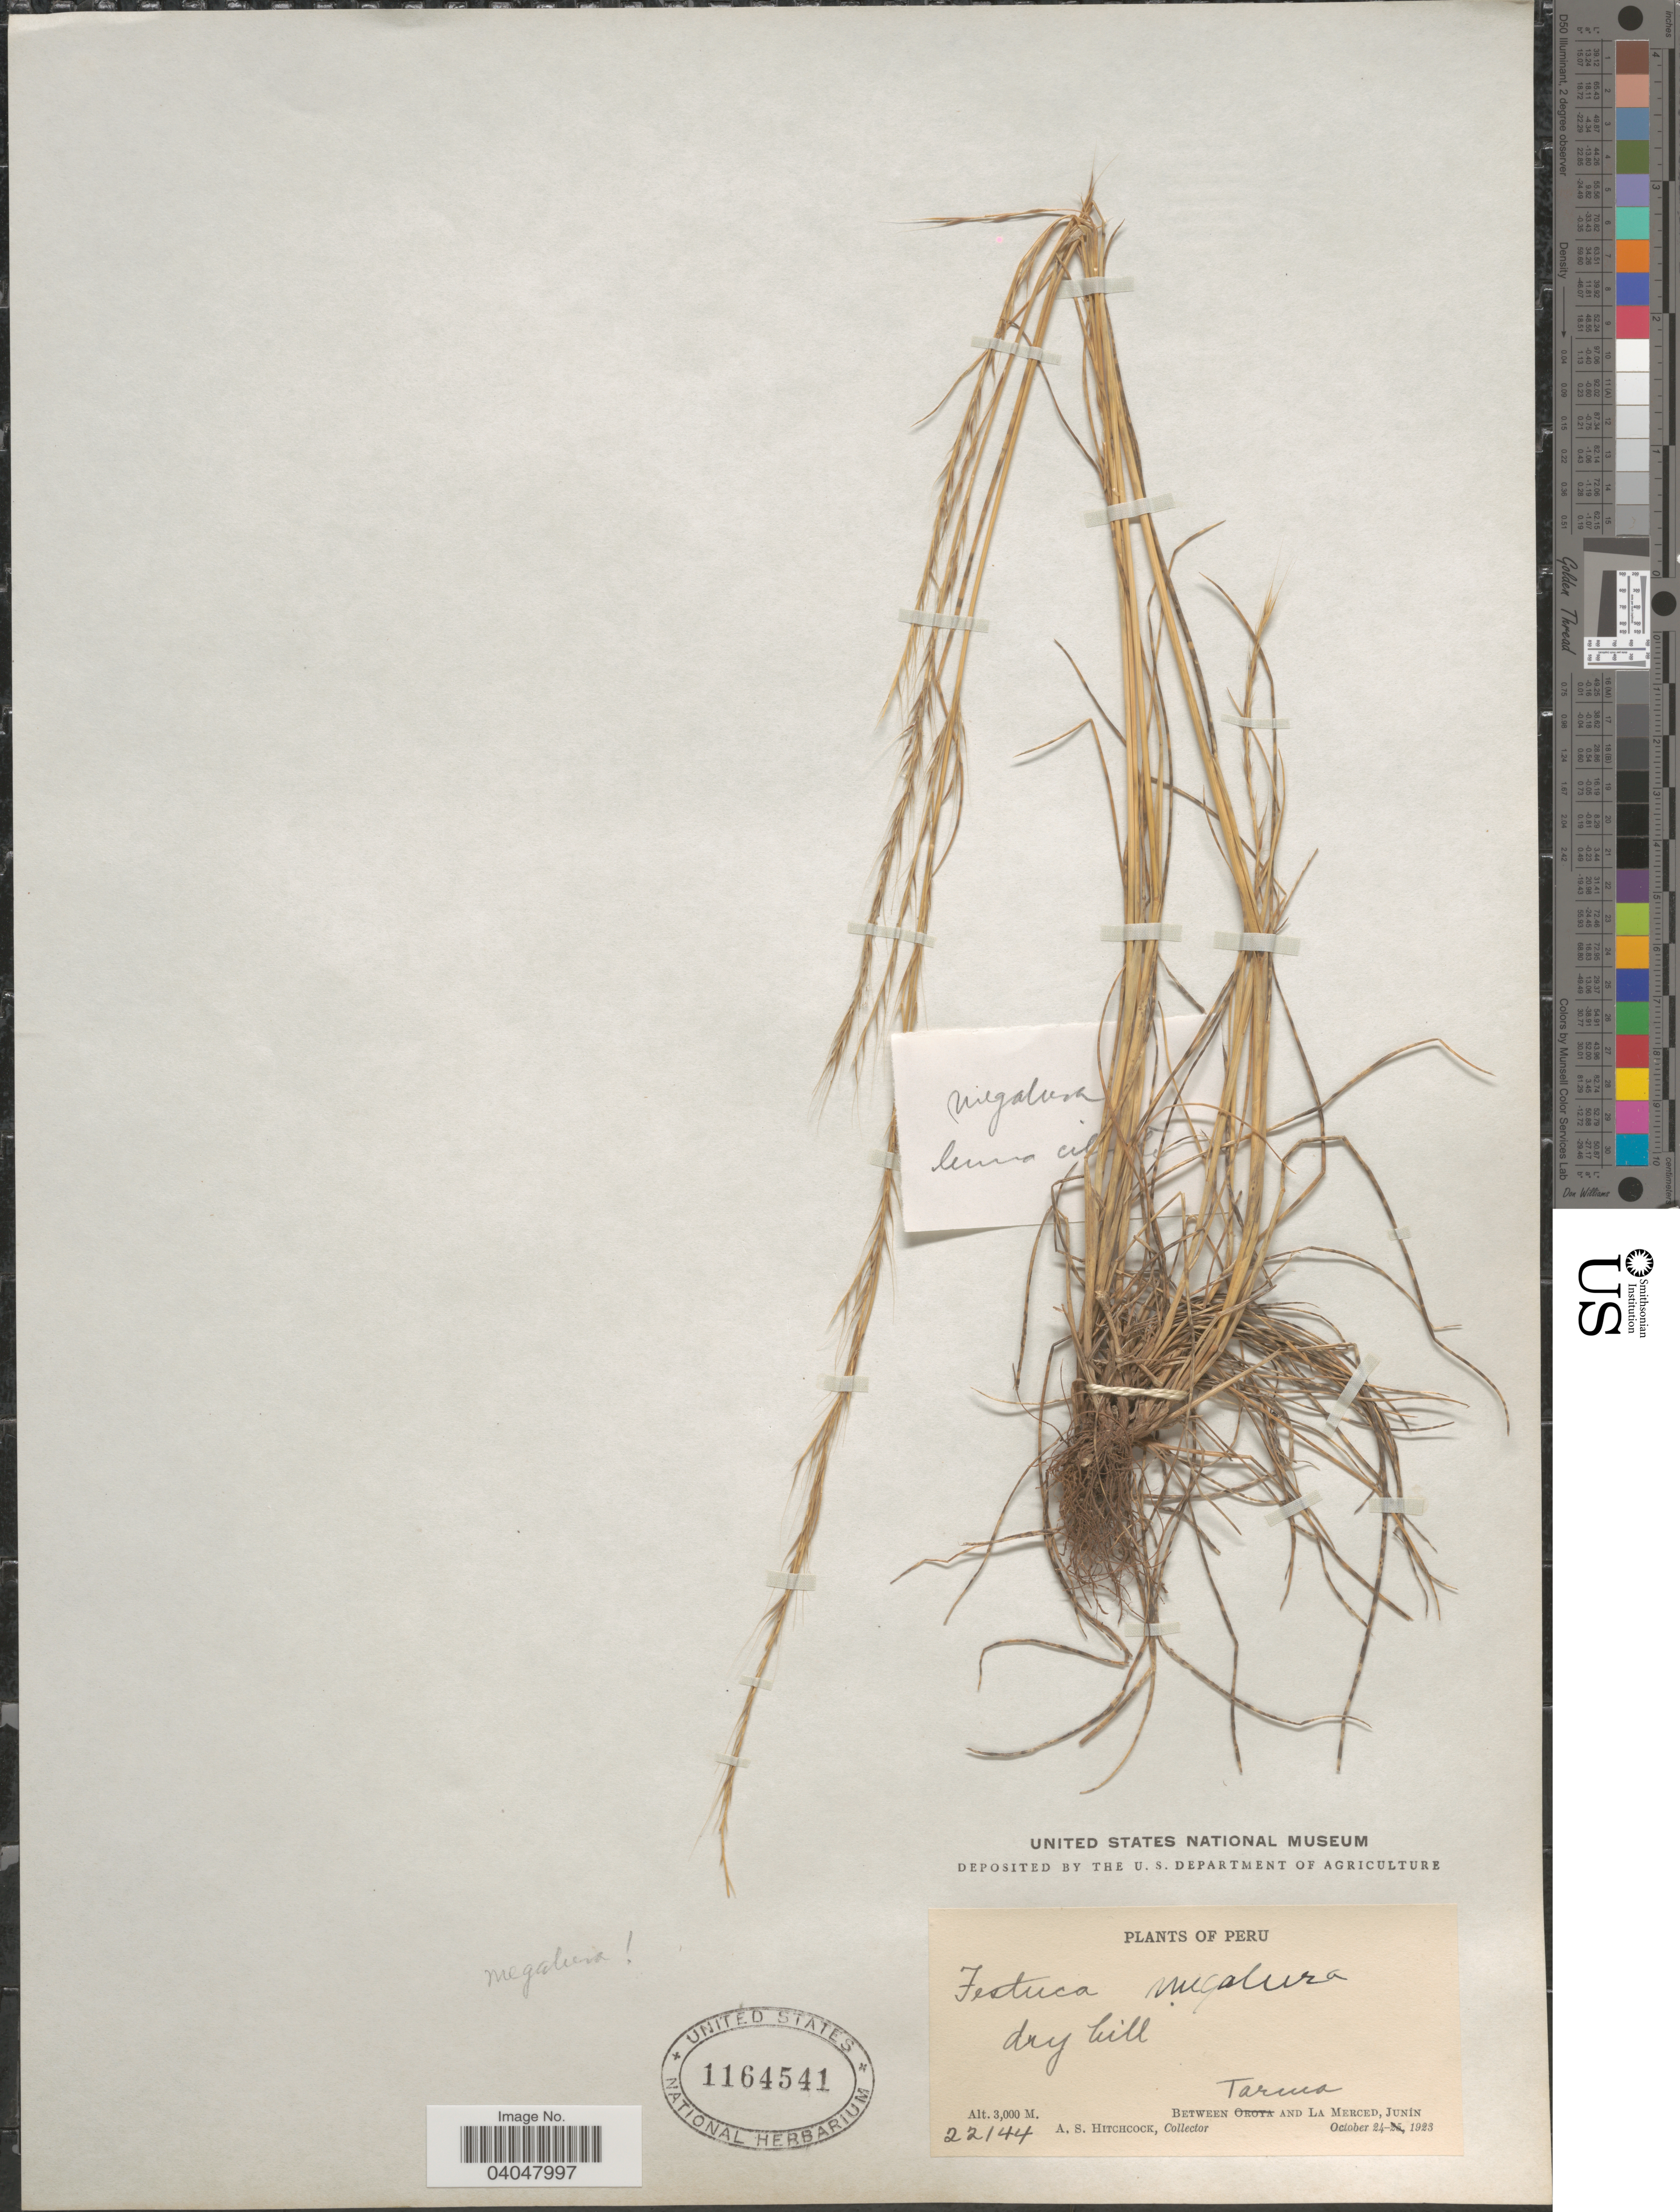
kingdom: Plantae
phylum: Tracheophyta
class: Liliopsida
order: Poales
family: Poaceae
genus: Festuca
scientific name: Festuca megalura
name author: Nutt.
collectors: A. S. Hitchcock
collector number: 22144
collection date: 1923-10-24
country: Peru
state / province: Junín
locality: Between Tarma and La Merced, Junín.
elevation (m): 3000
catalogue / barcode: US 1164541